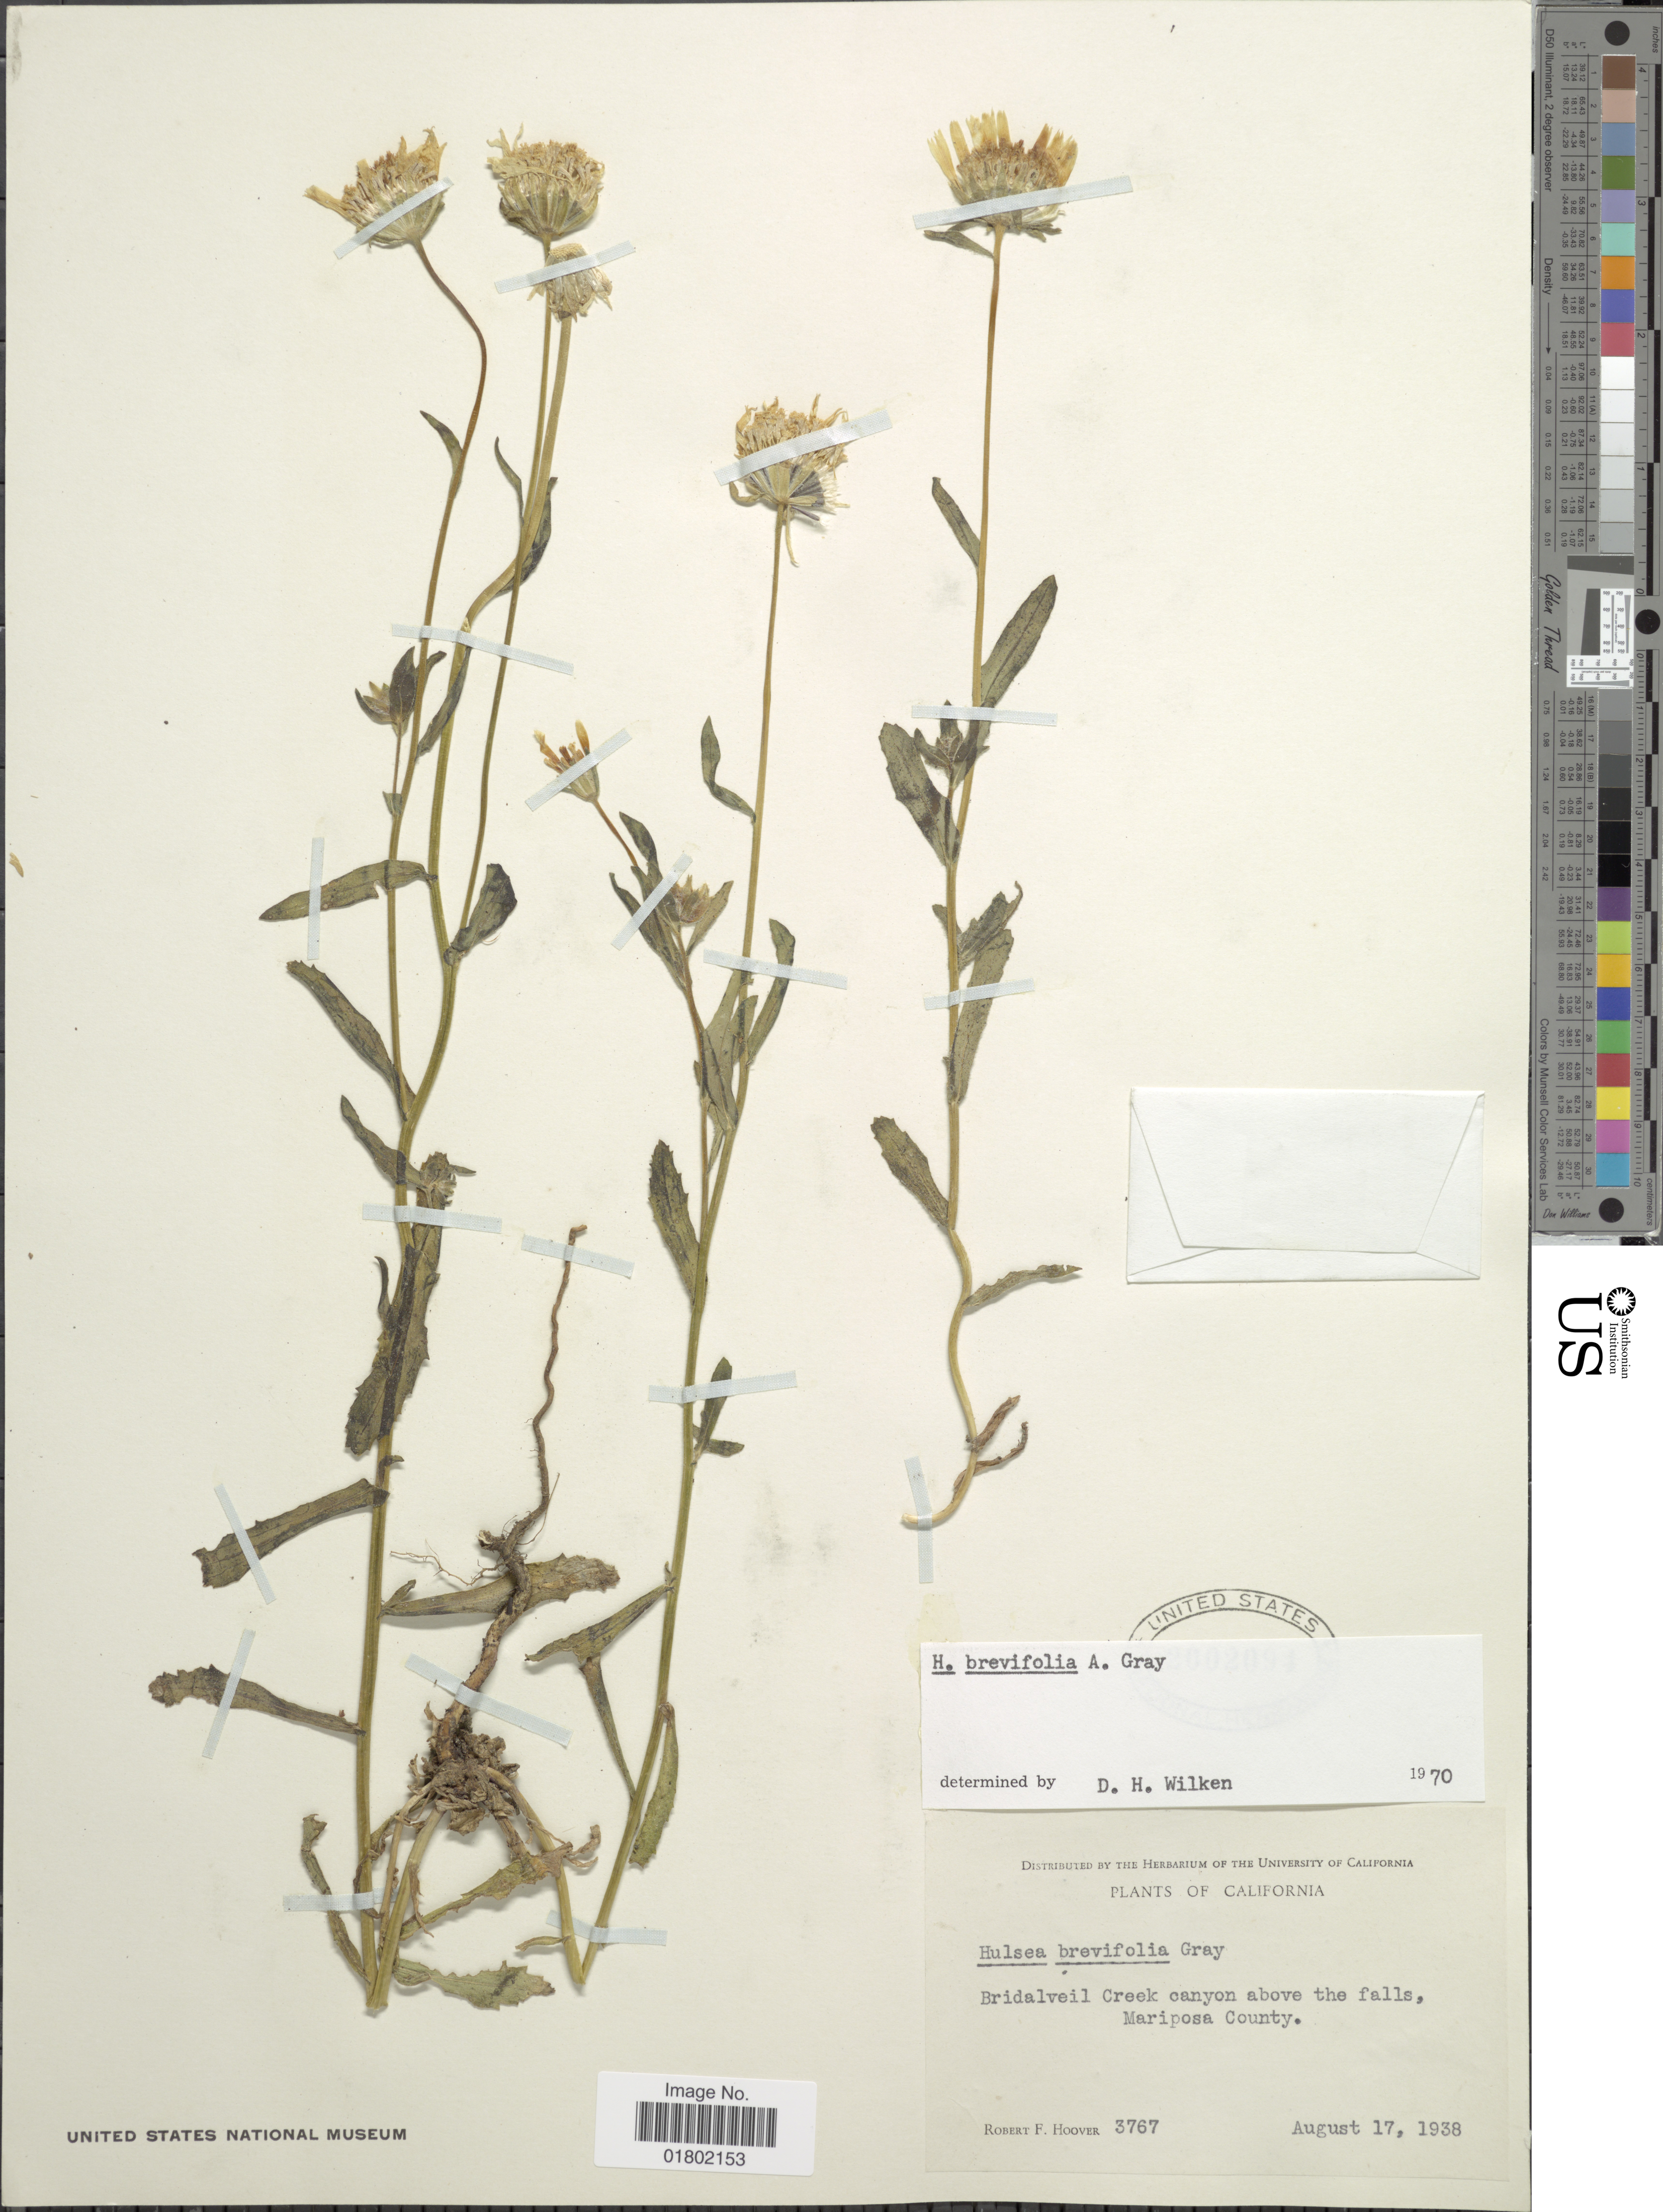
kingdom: Plantae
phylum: Tracheophyta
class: Magnoliopsida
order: Asterales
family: Asteraceae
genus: Hulsea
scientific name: Hulsea brevifolia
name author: A. Gray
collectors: R. F. Hoover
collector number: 3767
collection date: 1838-08-17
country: United States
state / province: California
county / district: Mariposa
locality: Bridalveil Creek Canyon above the falls, Mariposa County